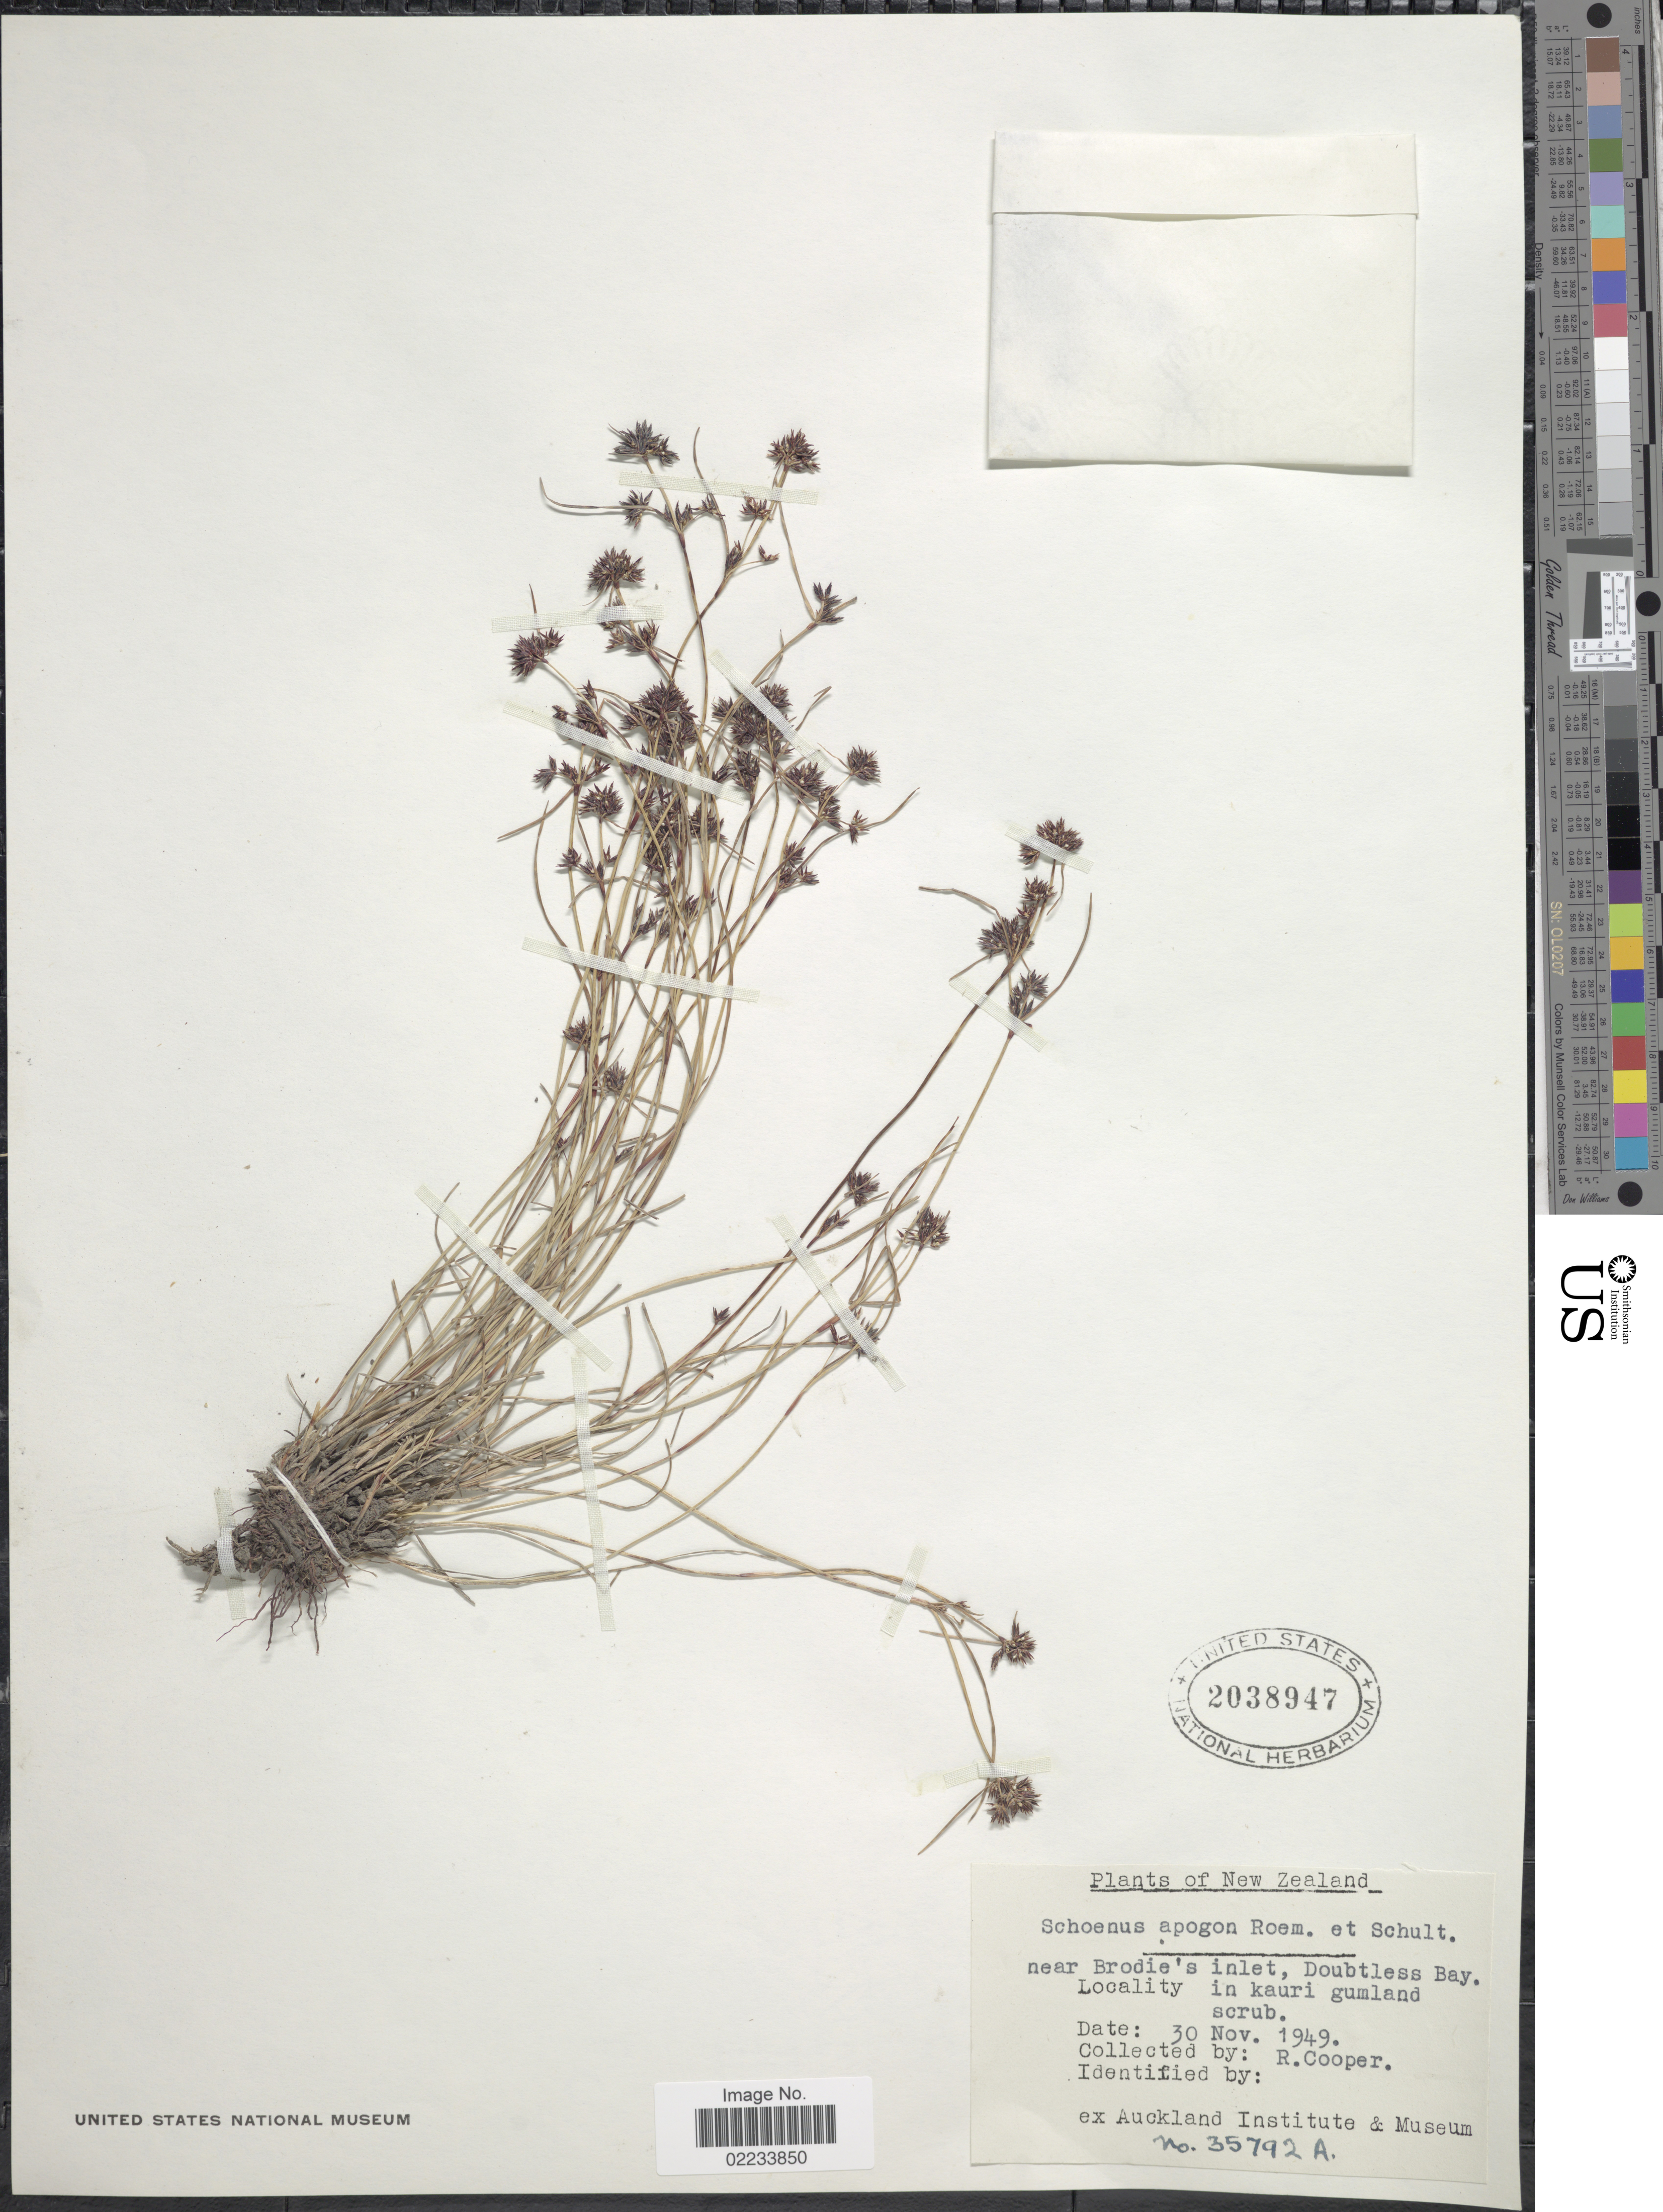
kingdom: Plantae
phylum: Tracheophyta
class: Liliopsida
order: Poales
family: Cyperaceae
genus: Schoenus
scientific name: Schoenus apogon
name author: Roem. & Schult.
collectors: R. Cooper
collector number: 35792A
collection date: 1949-11-30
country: New Zealand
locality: Near Brodie's inlet, Doubtless Bay, in kauri gumland scrub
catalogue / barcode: US 2038947